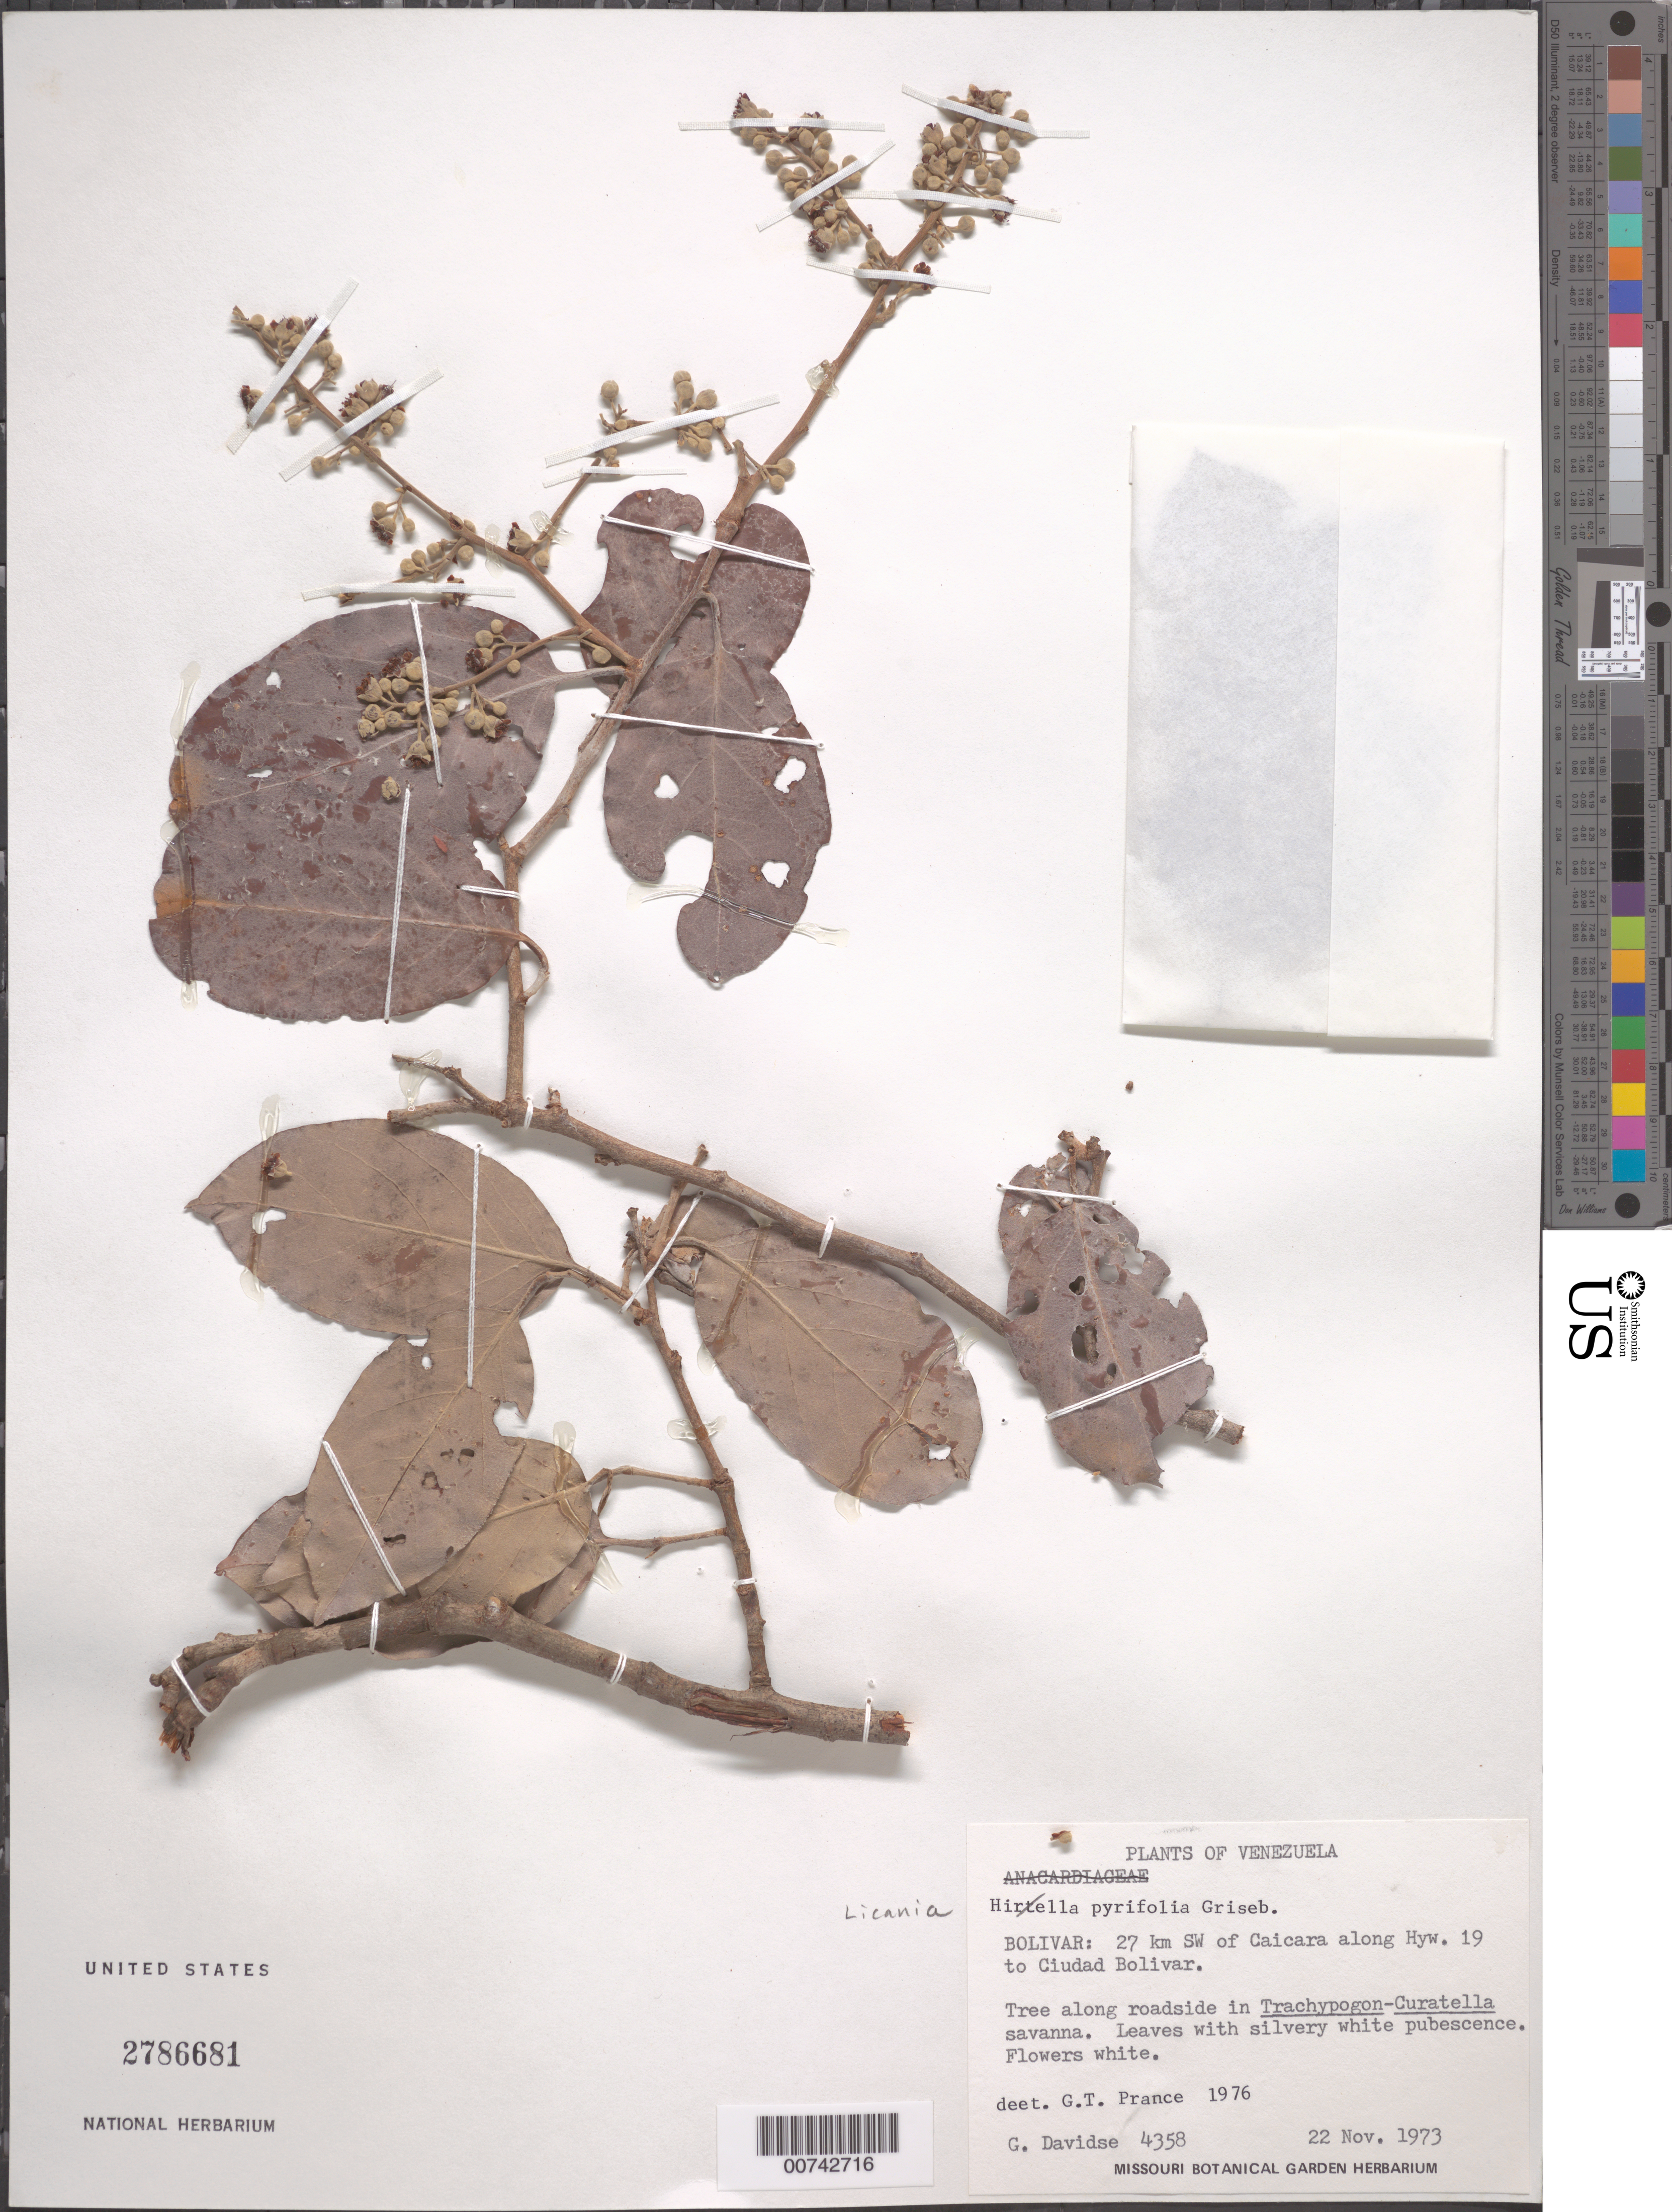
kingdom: Plantae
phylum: Tracheophyta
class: Magnoliopsida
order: Malpighiales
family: Chrysobalanaceae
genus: Moquilea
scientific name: Moquilea pyrifolia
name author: (Griseb.) R.O. Williams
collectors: G. Davidse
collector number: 4358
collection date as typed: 22-Nov-73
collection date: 1973-11-22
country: Venezuela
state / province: Bolívar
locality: Caicara, 27 km SW of along Hwy 19 to Ciudad Bolívar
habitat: Roadside in Trachypogon-Curatella savanna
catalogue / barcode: US 2786681